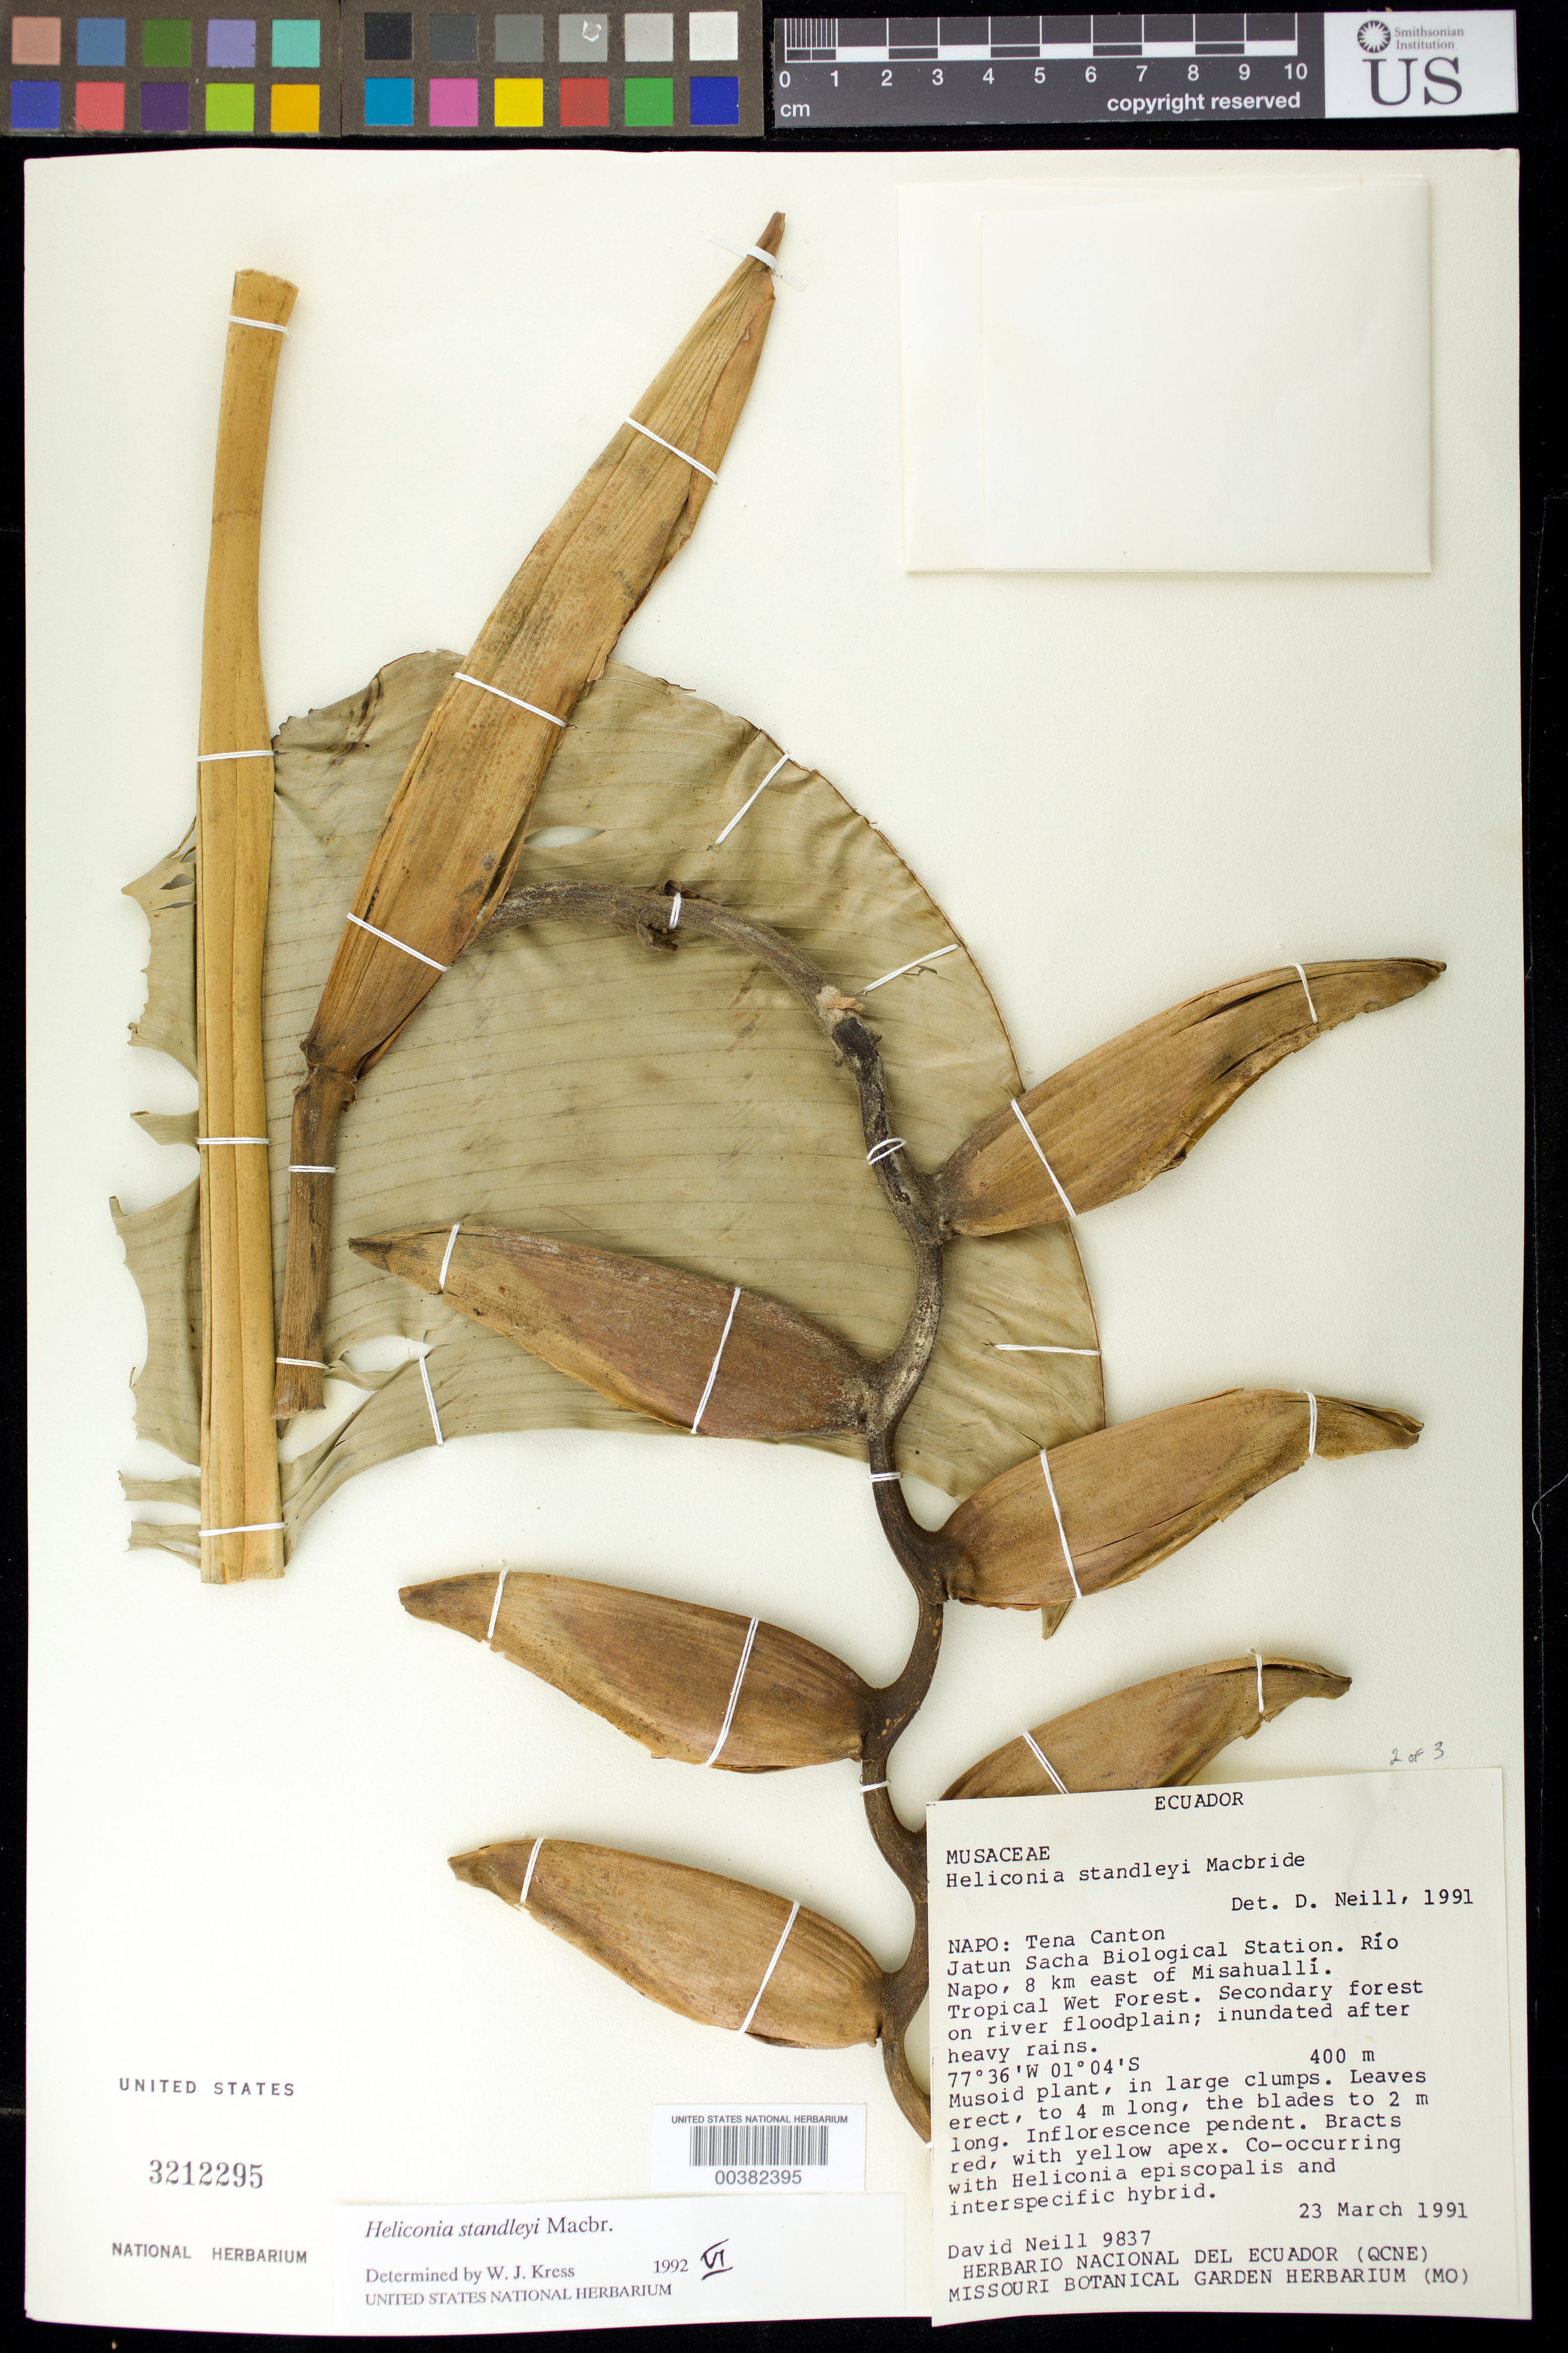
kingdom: Plantae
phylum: Tracheophyta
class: Liliopsida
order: Zingiberales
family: Heliconiaceae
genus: Heliconia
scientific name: Heliconia standleyi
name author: J.F. Macbr.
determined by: Kress, W. J., (US), Smithsonian Institution - National Museum of Natural History (UNITED STATES)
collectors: D. A. Neill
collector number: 9837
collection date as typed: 23 Mar 1991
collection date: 1991-03-23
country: Ecuador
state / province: Napo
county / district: Tena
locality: Tena Canton, jatun sacha biol. Sta. Rio Napo 8 km E of misahualli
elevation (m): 400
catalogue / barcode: US 3212295